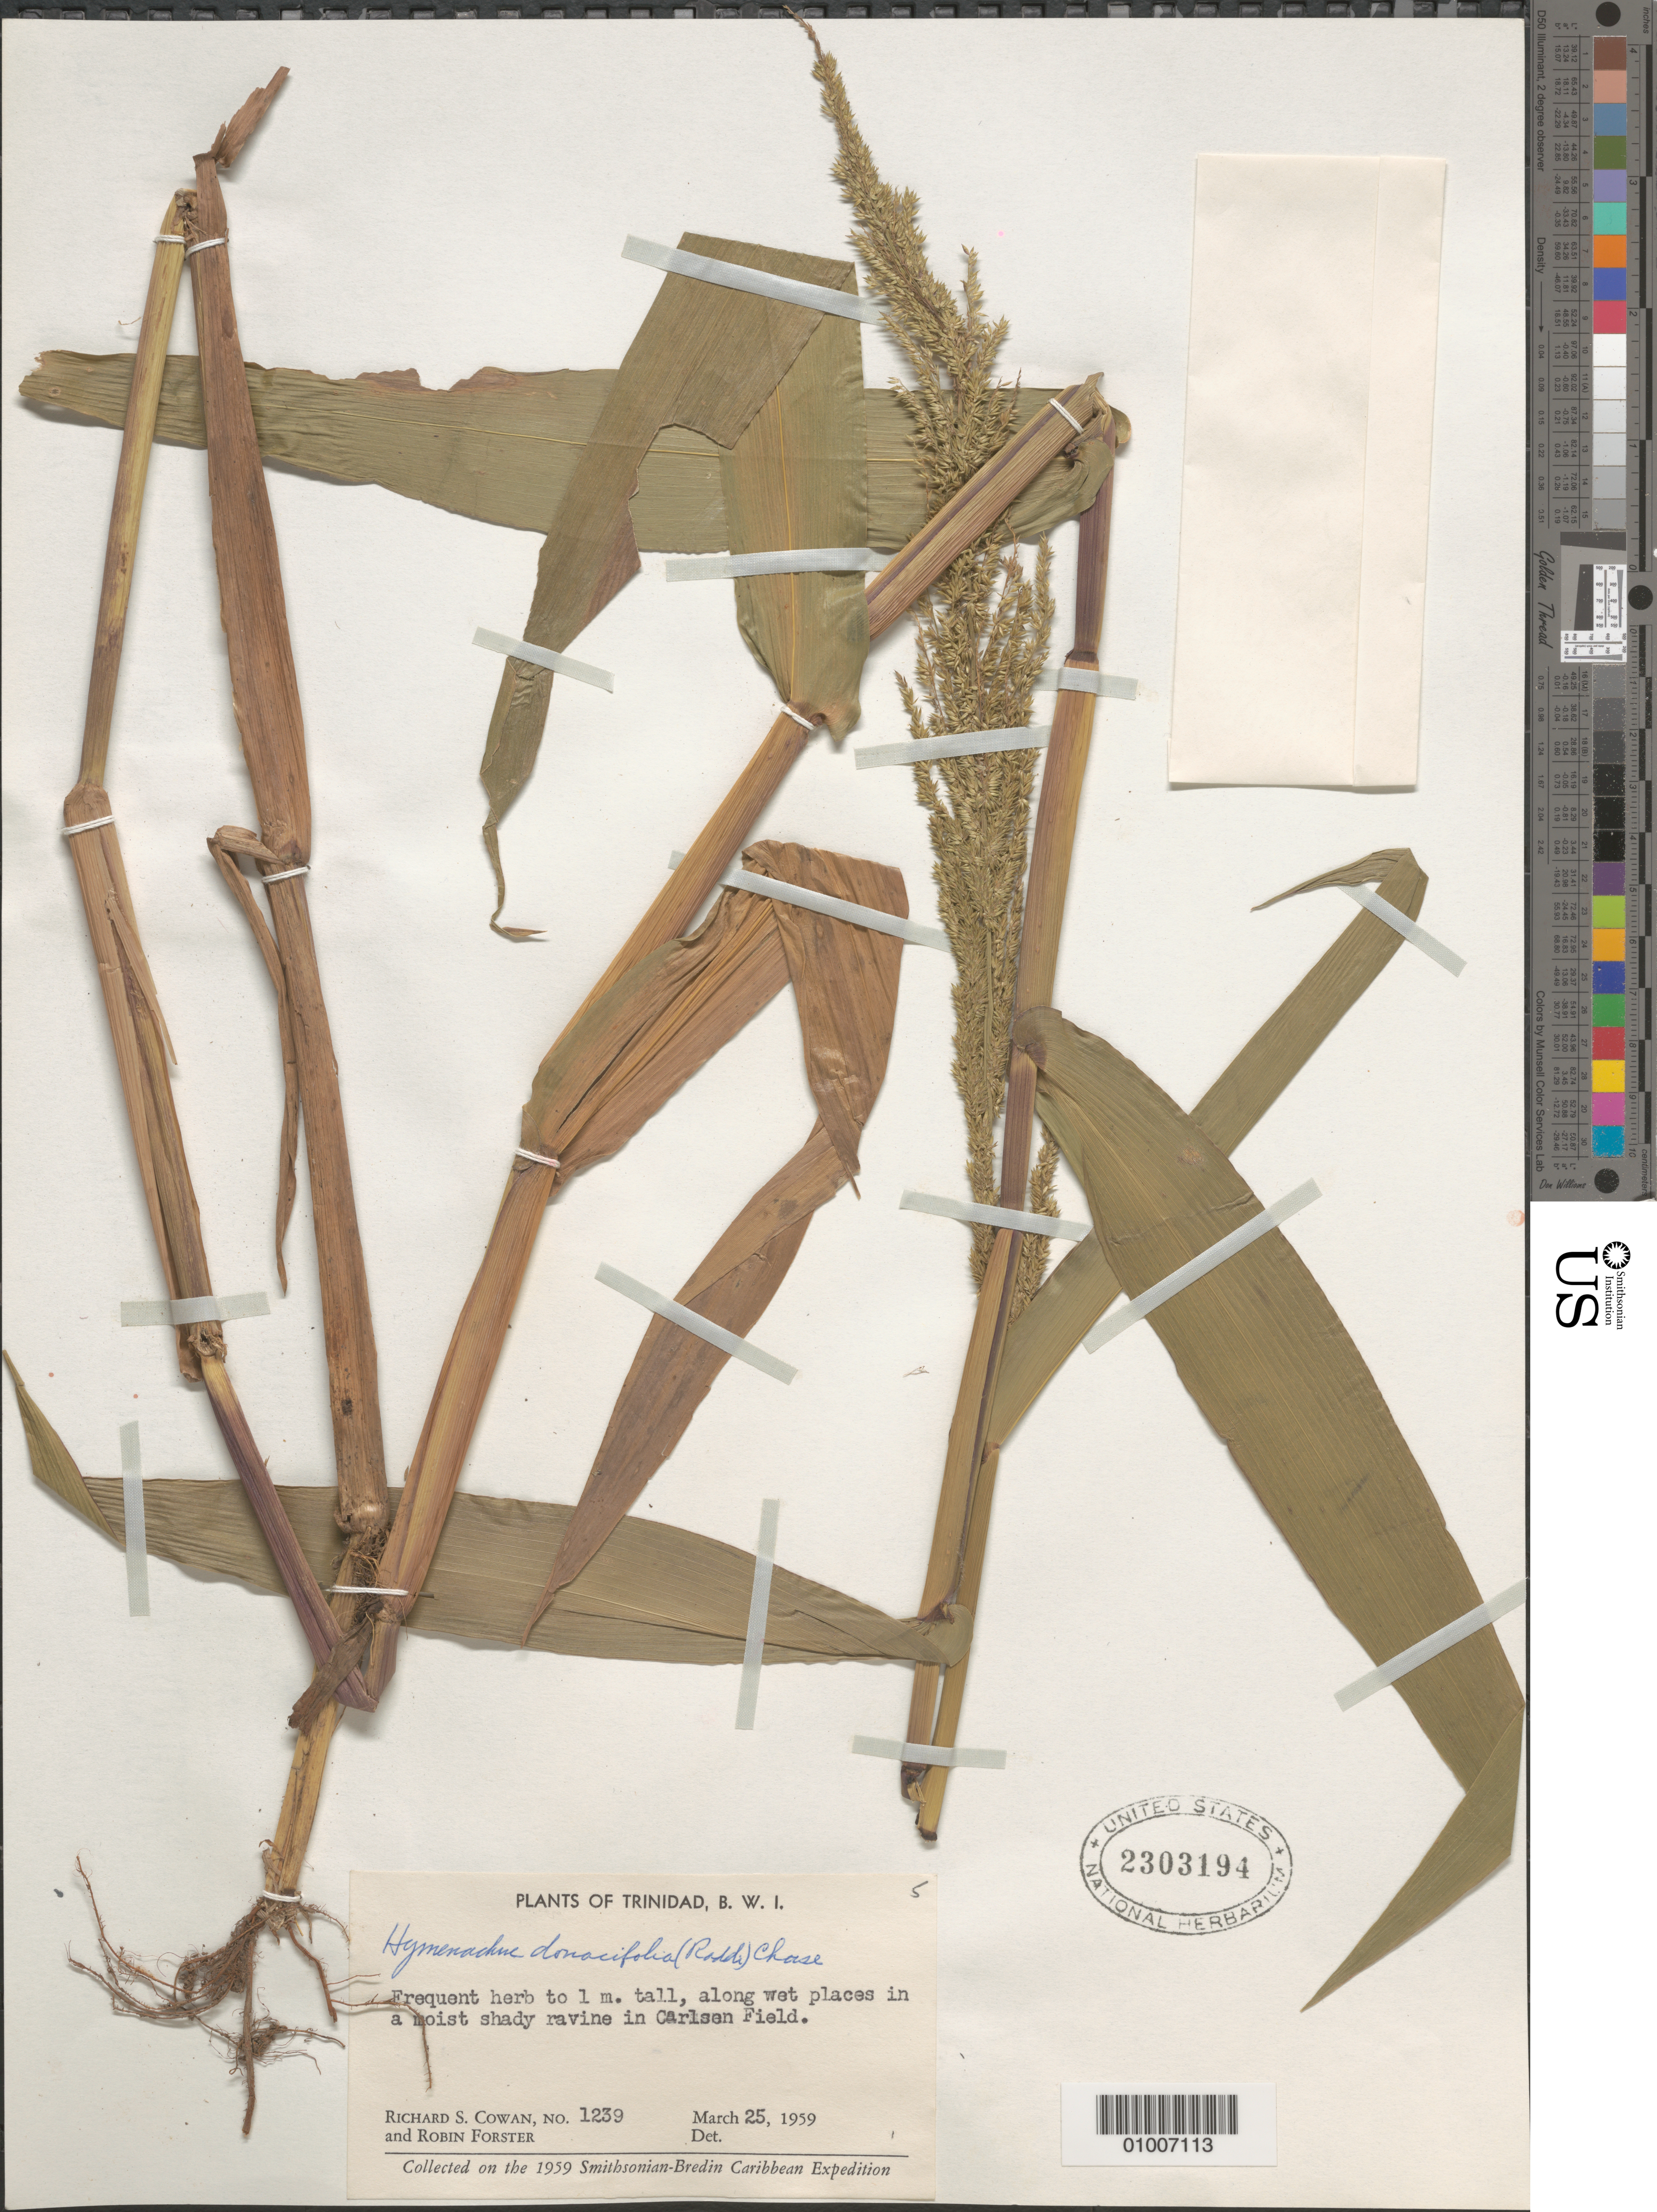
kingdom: Plantae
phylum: Tracheophyta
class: Liliopsida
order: Poales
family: Poaceae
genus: Hymenachne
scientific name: Hymenachne donacifolia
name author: (Raddi) Chase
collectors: R. S. Cowan & R. Forster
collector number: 1239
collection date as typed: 25 Mar 1959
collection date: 1959-03-25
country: Trinidad and Tobago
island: Trinidad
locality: Carlsen Field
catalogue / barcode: US 2303194